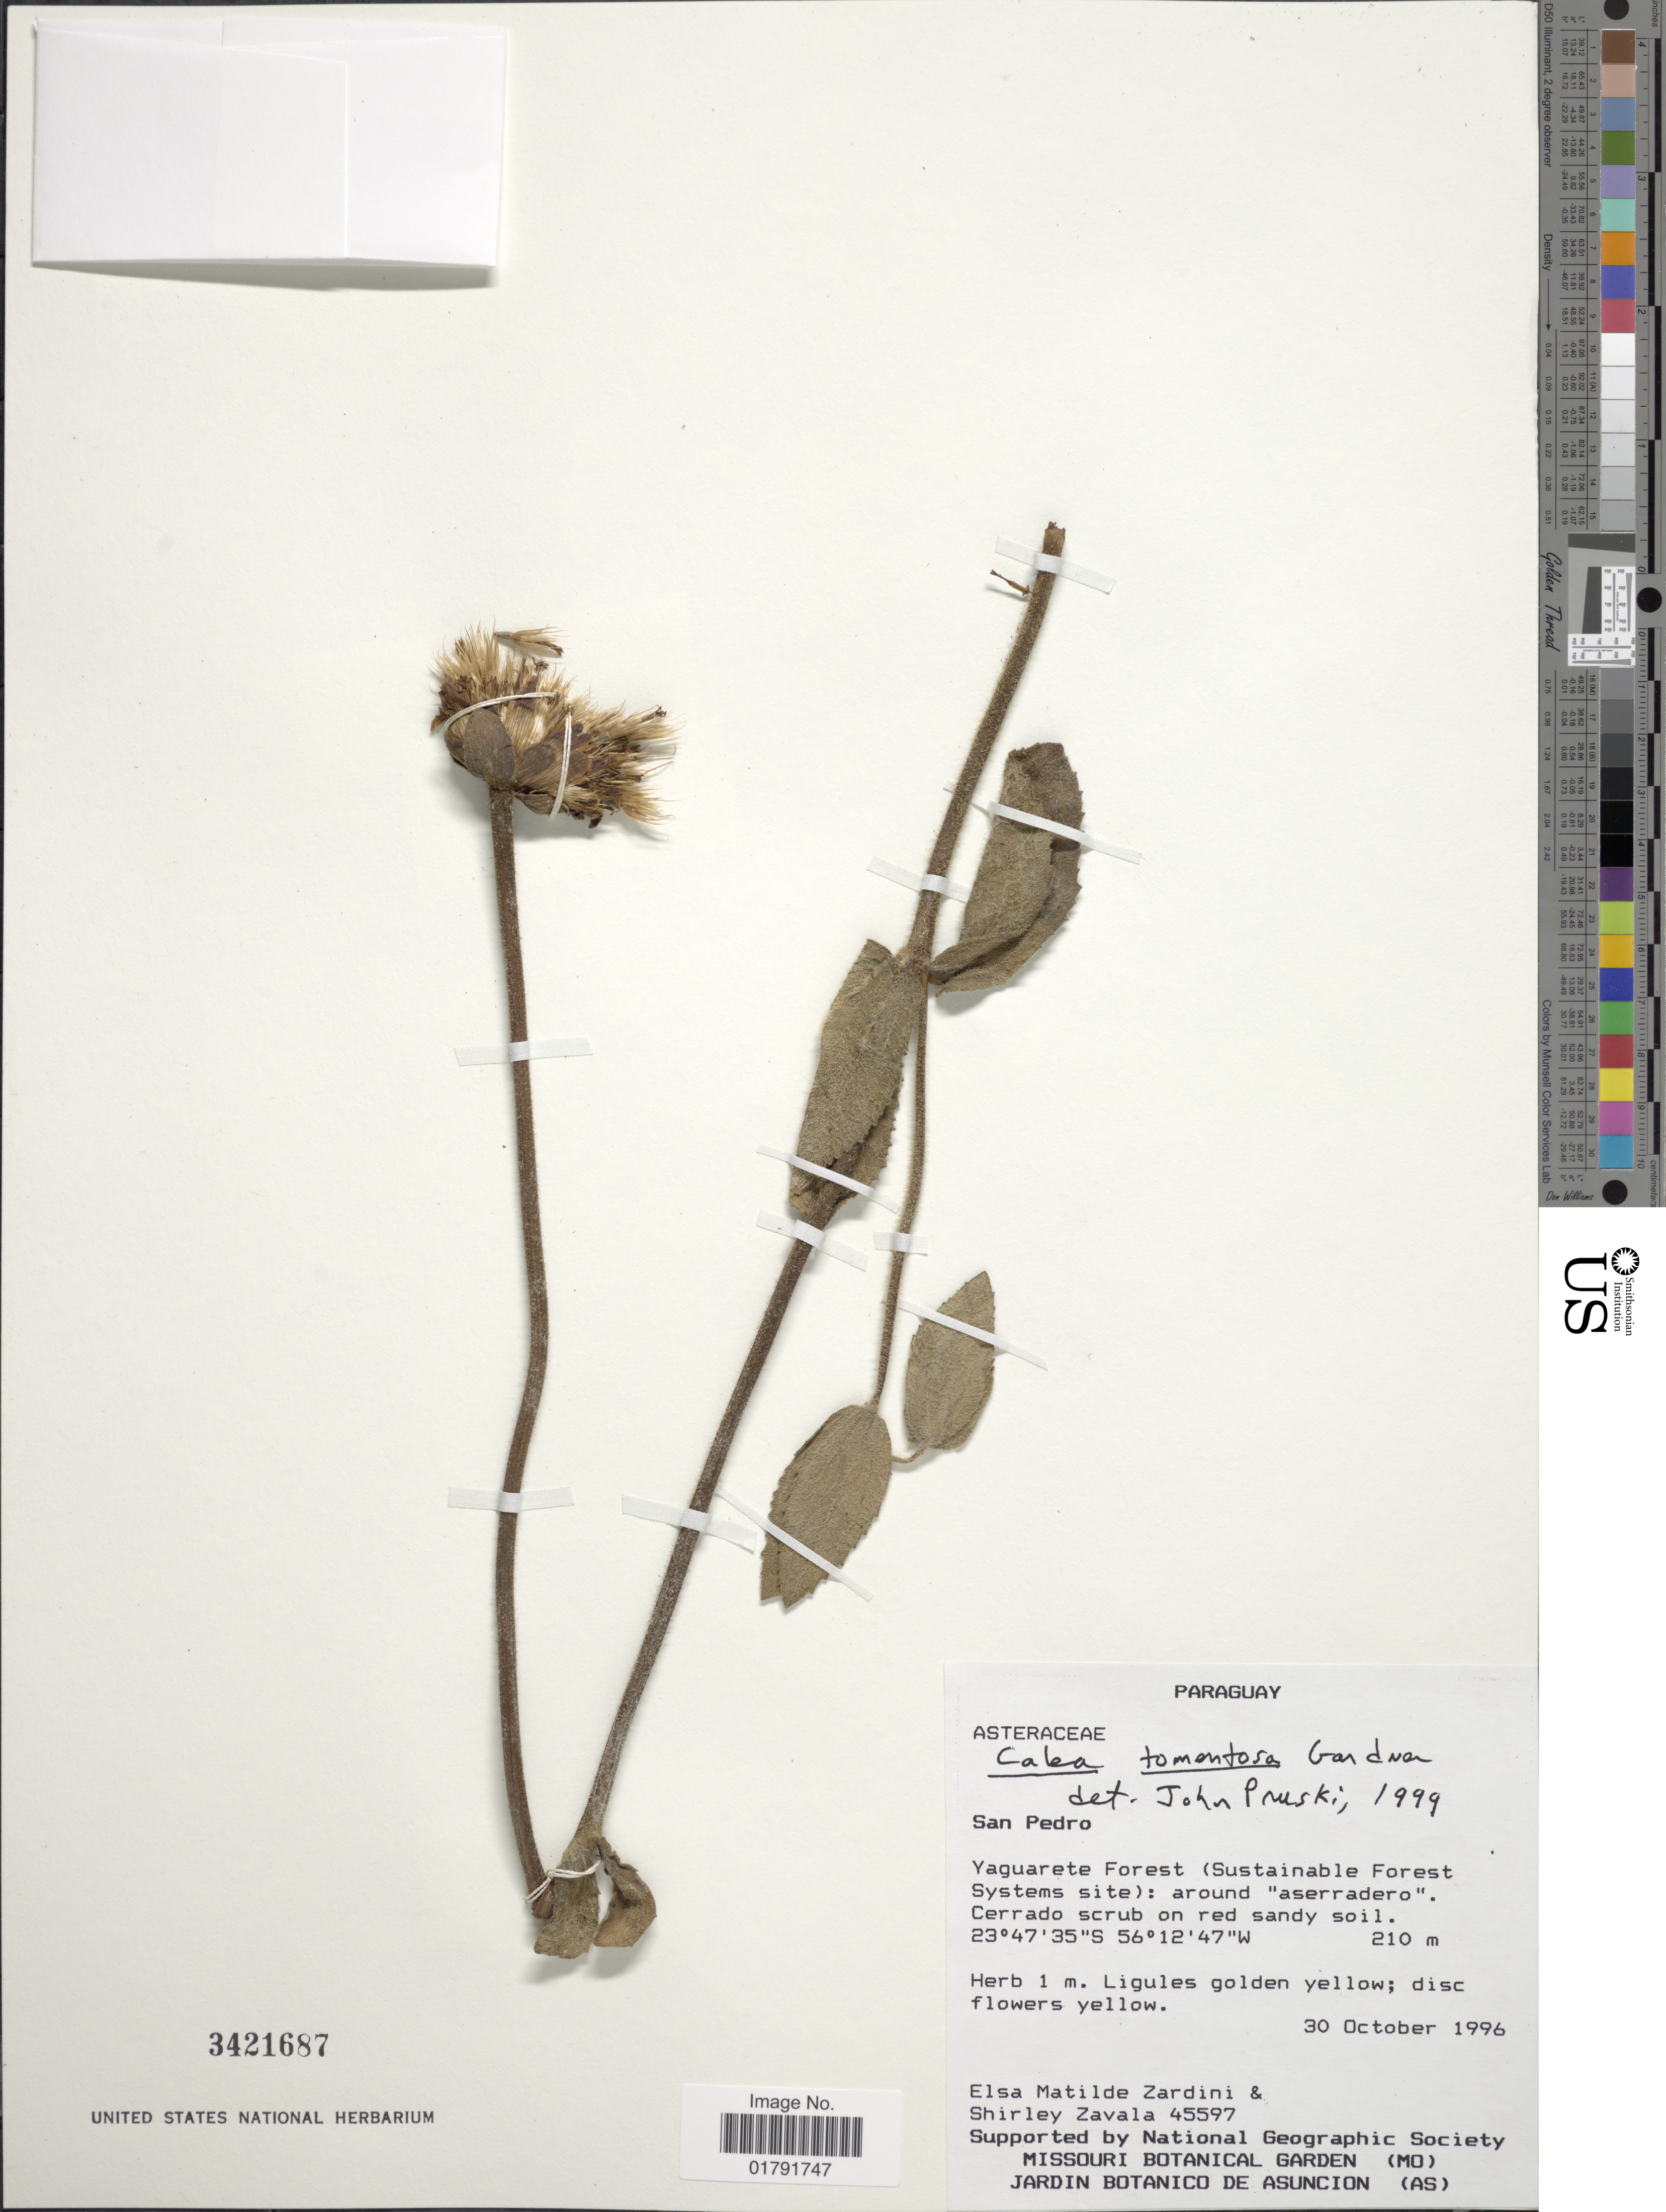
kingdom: Plantae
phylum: Tracheophyta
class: Magnoliopsida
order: Asterales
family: Asteraceae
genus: Calea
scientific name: Calea tomentosa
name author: Gardner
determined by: Pruski, J. F.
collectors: E. M. Zardini & S. Zavala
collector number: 45597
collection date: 1996-10-30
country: Paraguay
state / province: San Pedro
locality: Yaguarete Forest (Sustainable Forest Systems site): around "aserradero", Cerrado scrub on red sandy soil.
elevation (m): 210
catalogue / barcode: US 3421687